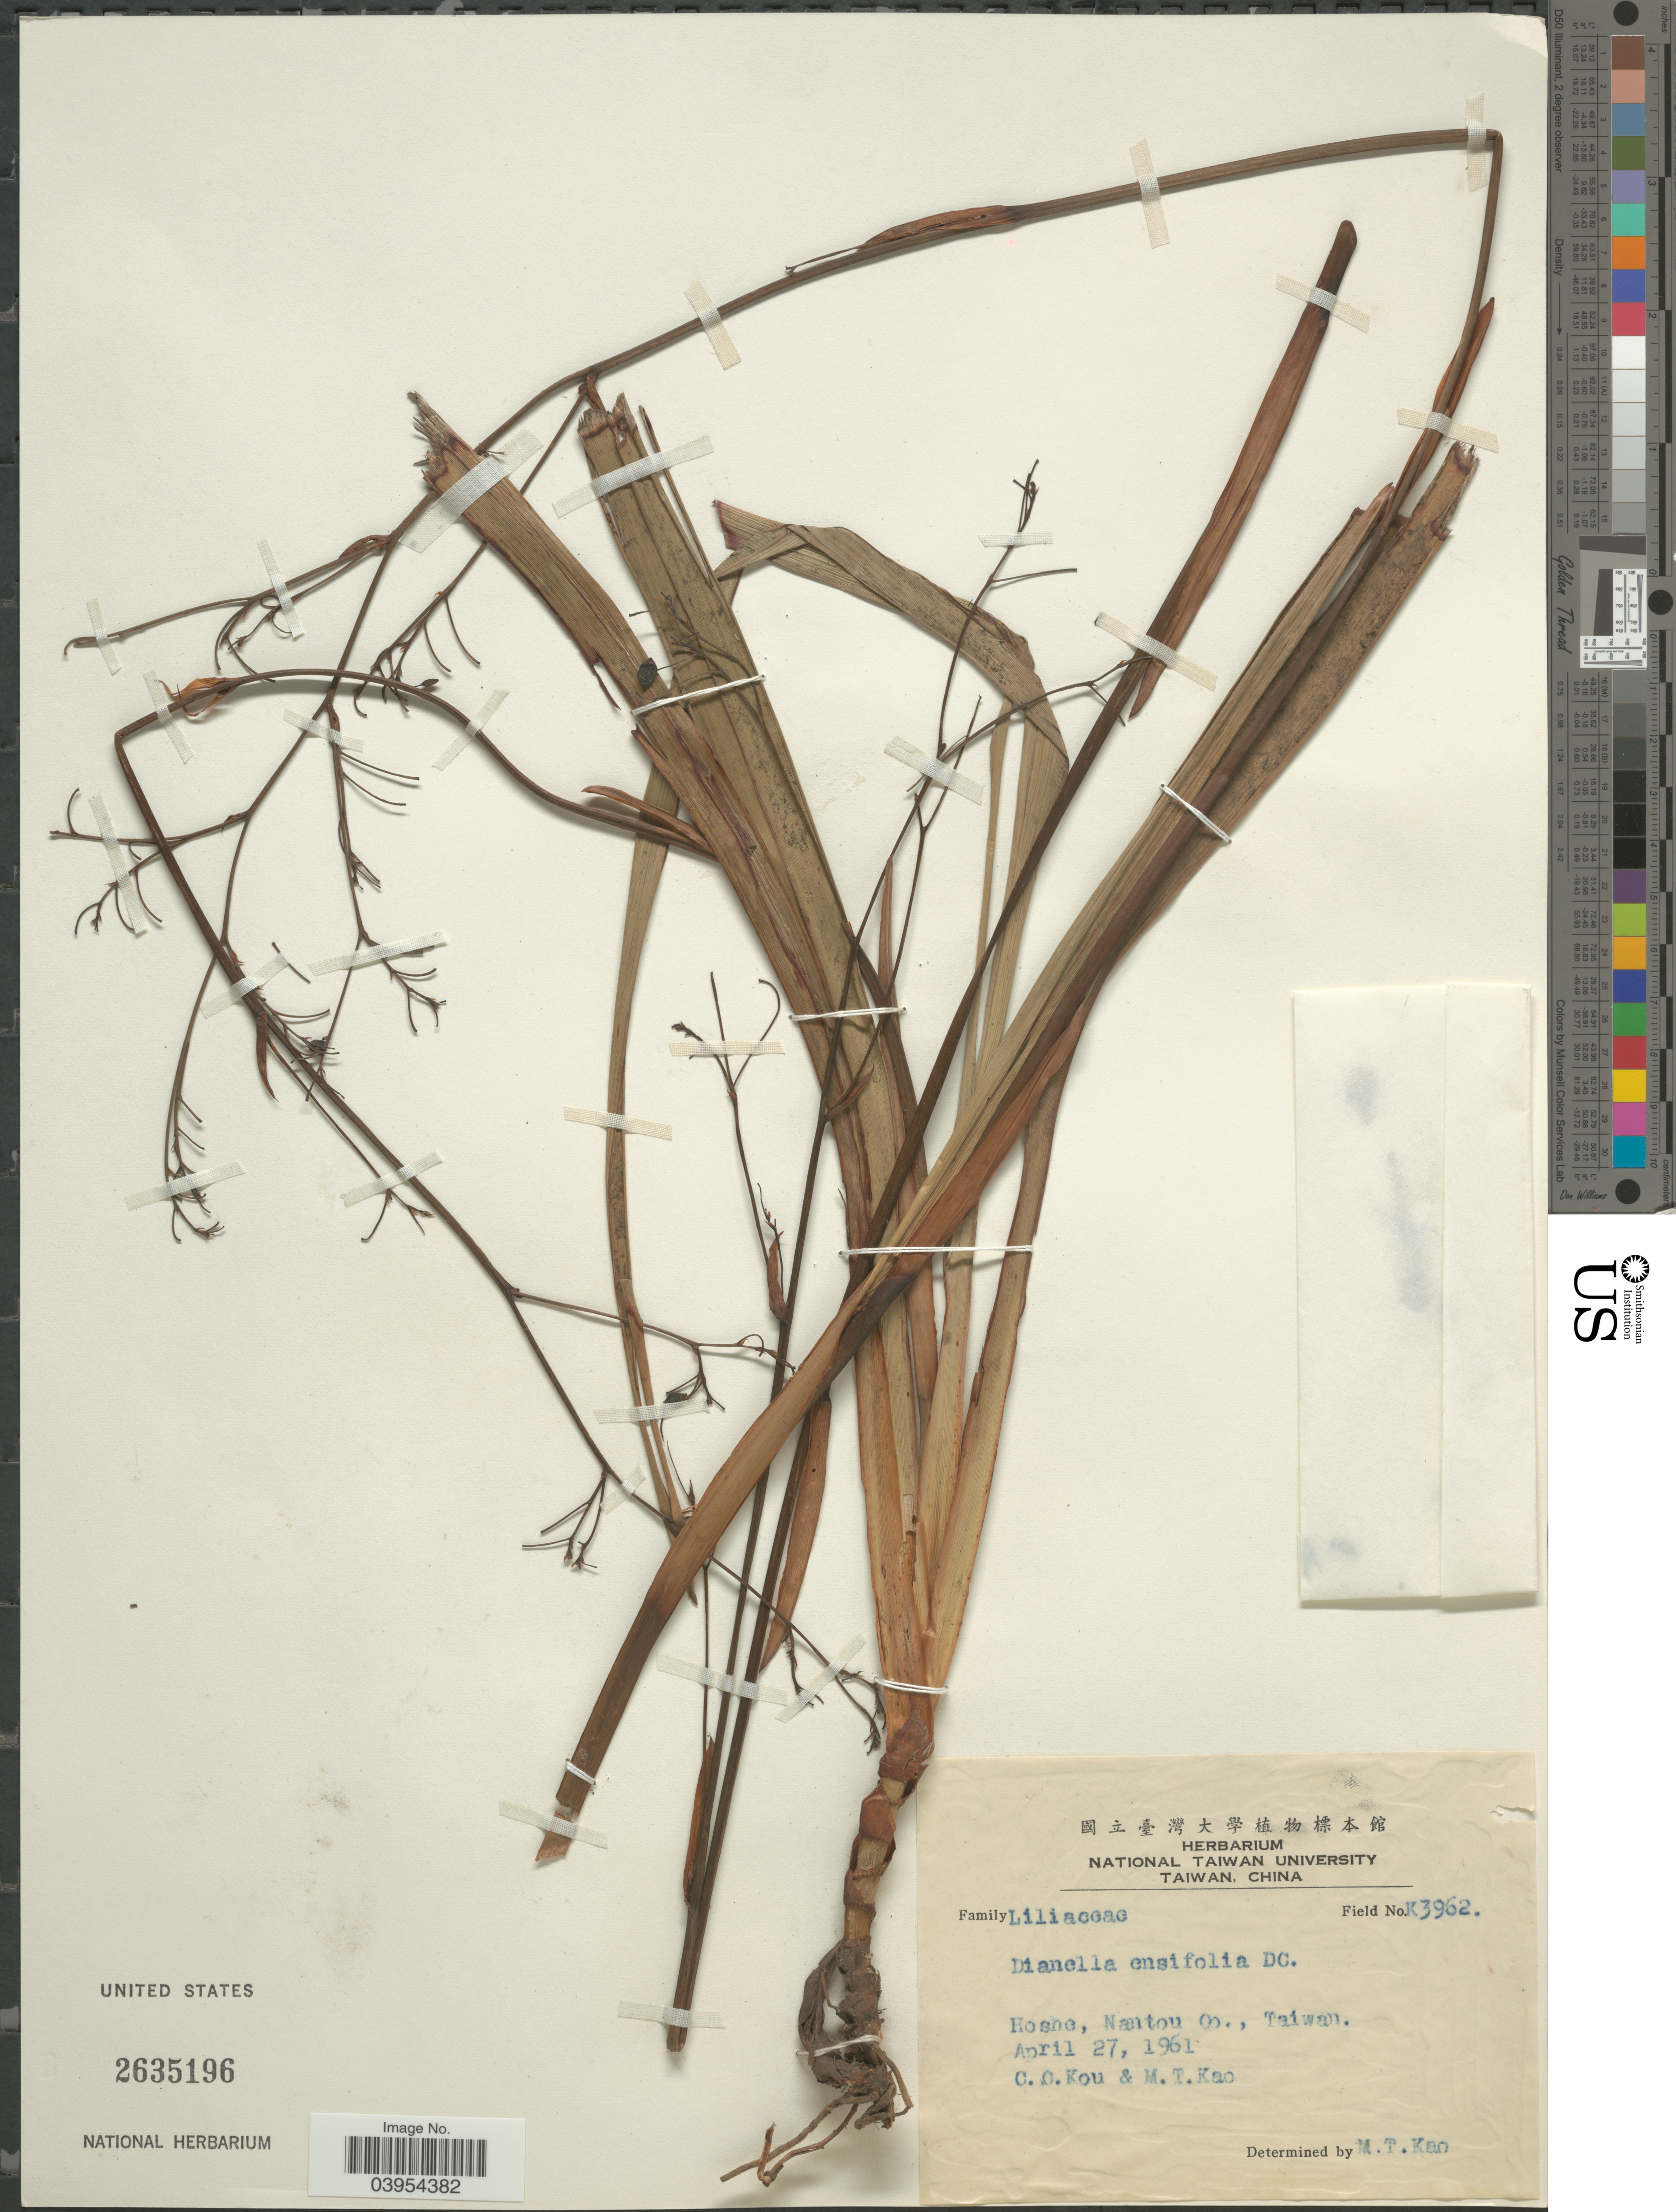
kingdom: Plantae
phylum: Tracheophyta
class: Liliopsida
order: Asparagales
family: Asphodelaceae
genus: Dianella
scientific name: Dianella ensifolia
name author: (L.) DC.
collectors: C. Kou & M. T. Kao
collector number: K3962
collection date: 1961-04-27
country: Taiwan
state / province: Nantou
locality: Hoshe, Nantou Co.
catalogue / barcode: US 2635196